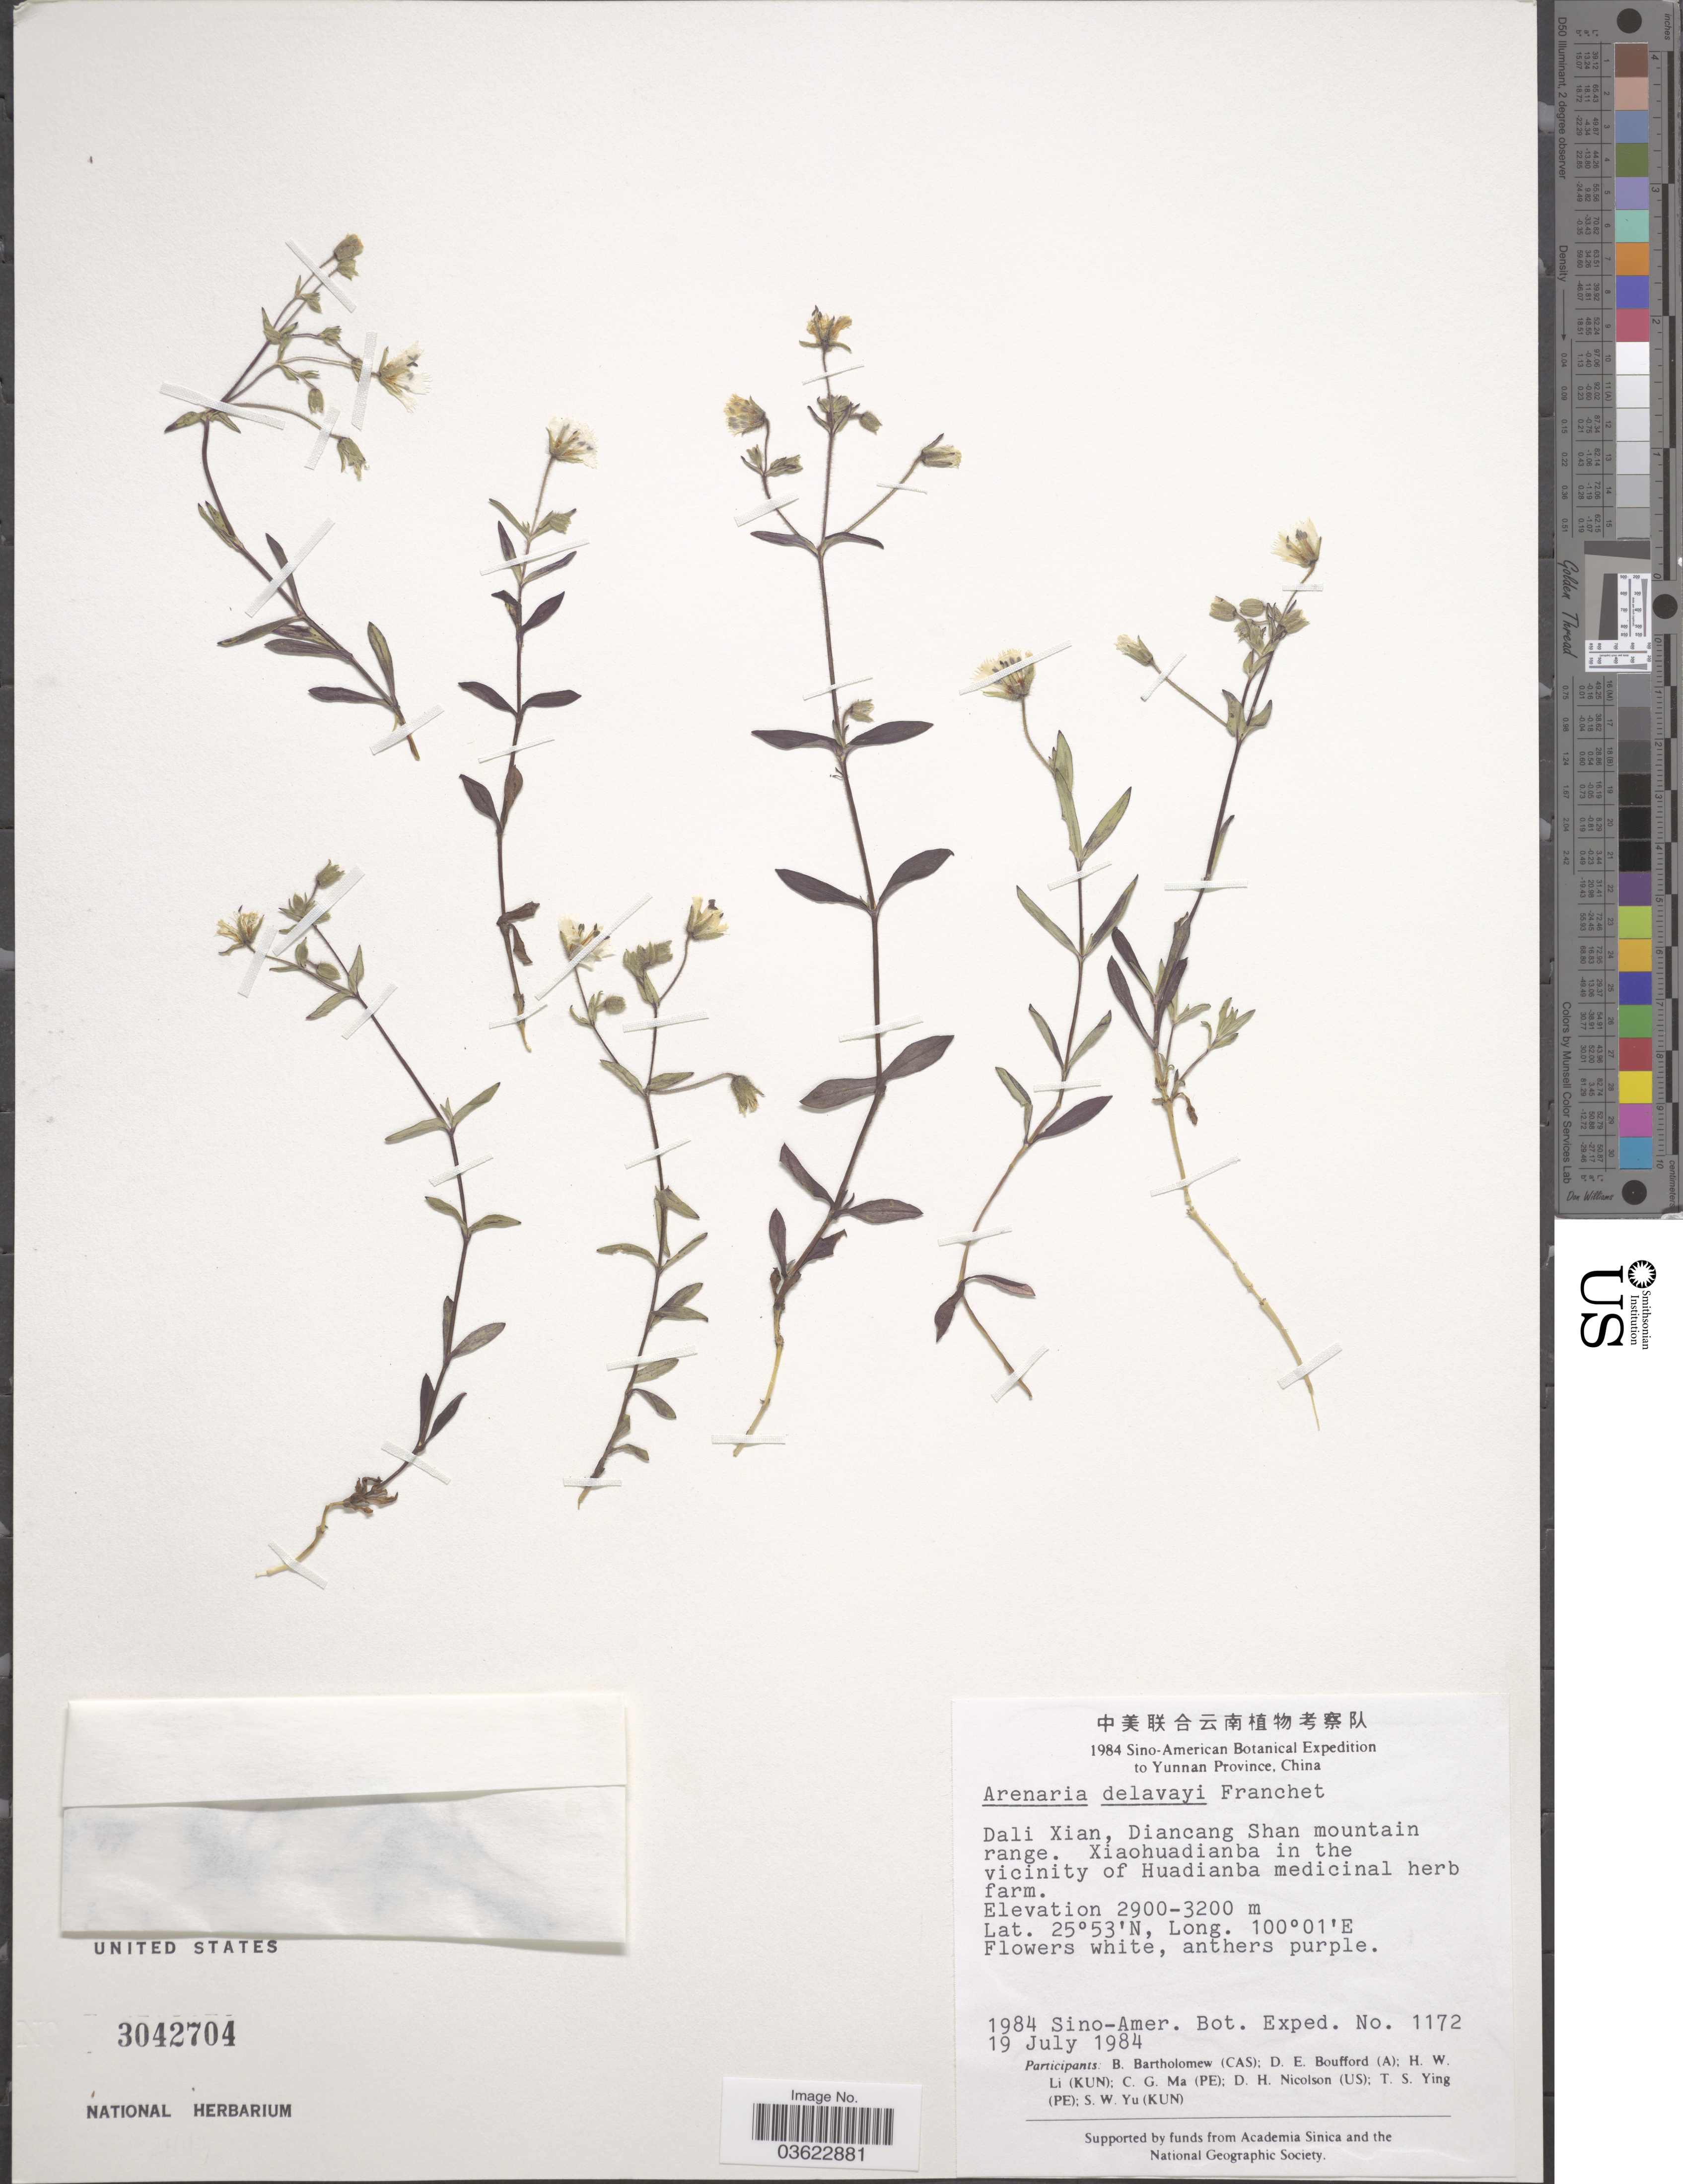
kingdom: Plantae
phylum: Tracheophyta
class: Magnoliopsida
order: Caryophyllales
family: Caryophyllaceae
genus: Odontostemma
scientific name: Odontostemma delavayi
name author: (Franch.) Rabeler & W.L. Wagner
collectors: Sino-Amer. Bot. Exped. 1984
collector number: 1172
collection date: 1984-07-19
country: China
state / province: Yunnan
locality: Dali Xian, Diancang Shan mountain range. Xiaohuadianba in the vicinity of Huadianba medicinal herb farm.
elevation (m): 2900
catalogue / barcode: US 3042704